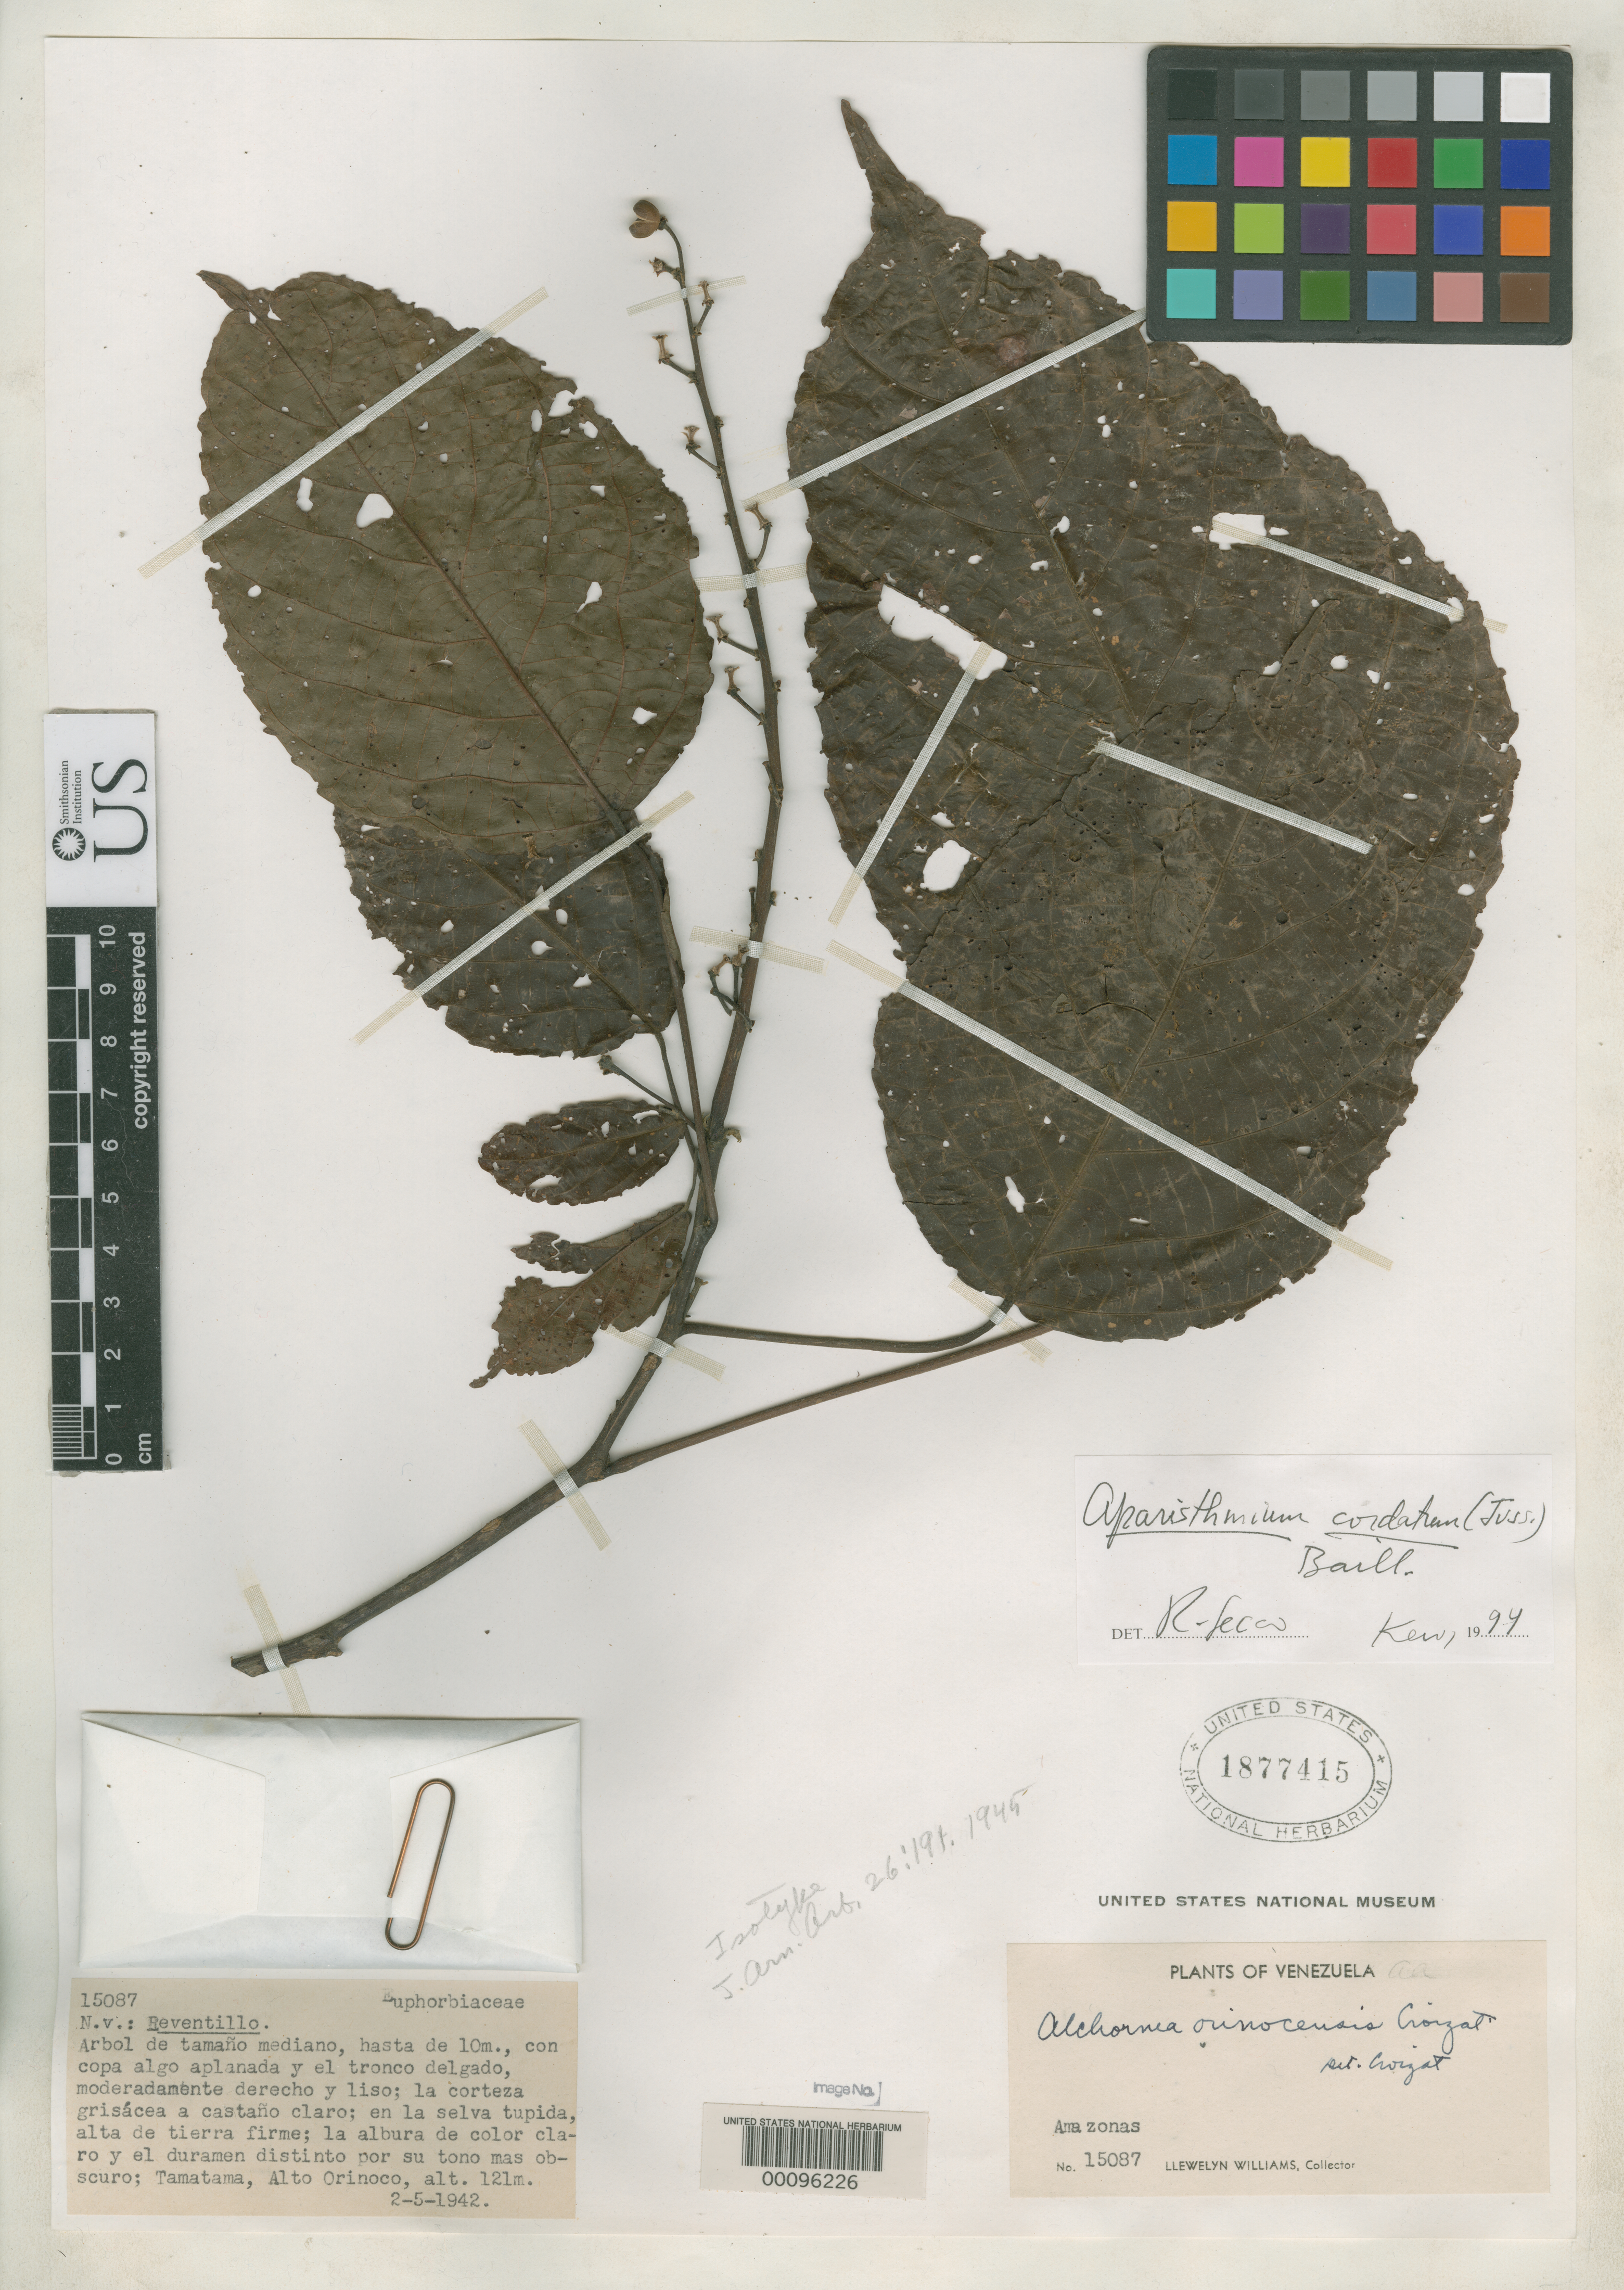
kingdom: Plantae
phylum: Tracheophyta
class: Magnoliopsida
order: Malpighiales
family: Euphorbiaceae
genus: Aparisthmium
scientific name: Aparisthmium cordatum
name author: (A. Juss.) Baill.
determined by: Secco, R. de S.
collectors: Ll. Williams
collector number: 15087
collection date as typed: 02 May 1942 or 05 Feb 1942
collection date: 1942-02-05 or 1942-05-02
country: Venezuela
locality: Tamatama, Alto Orinoco.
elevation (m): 121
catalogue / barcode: US 1877415